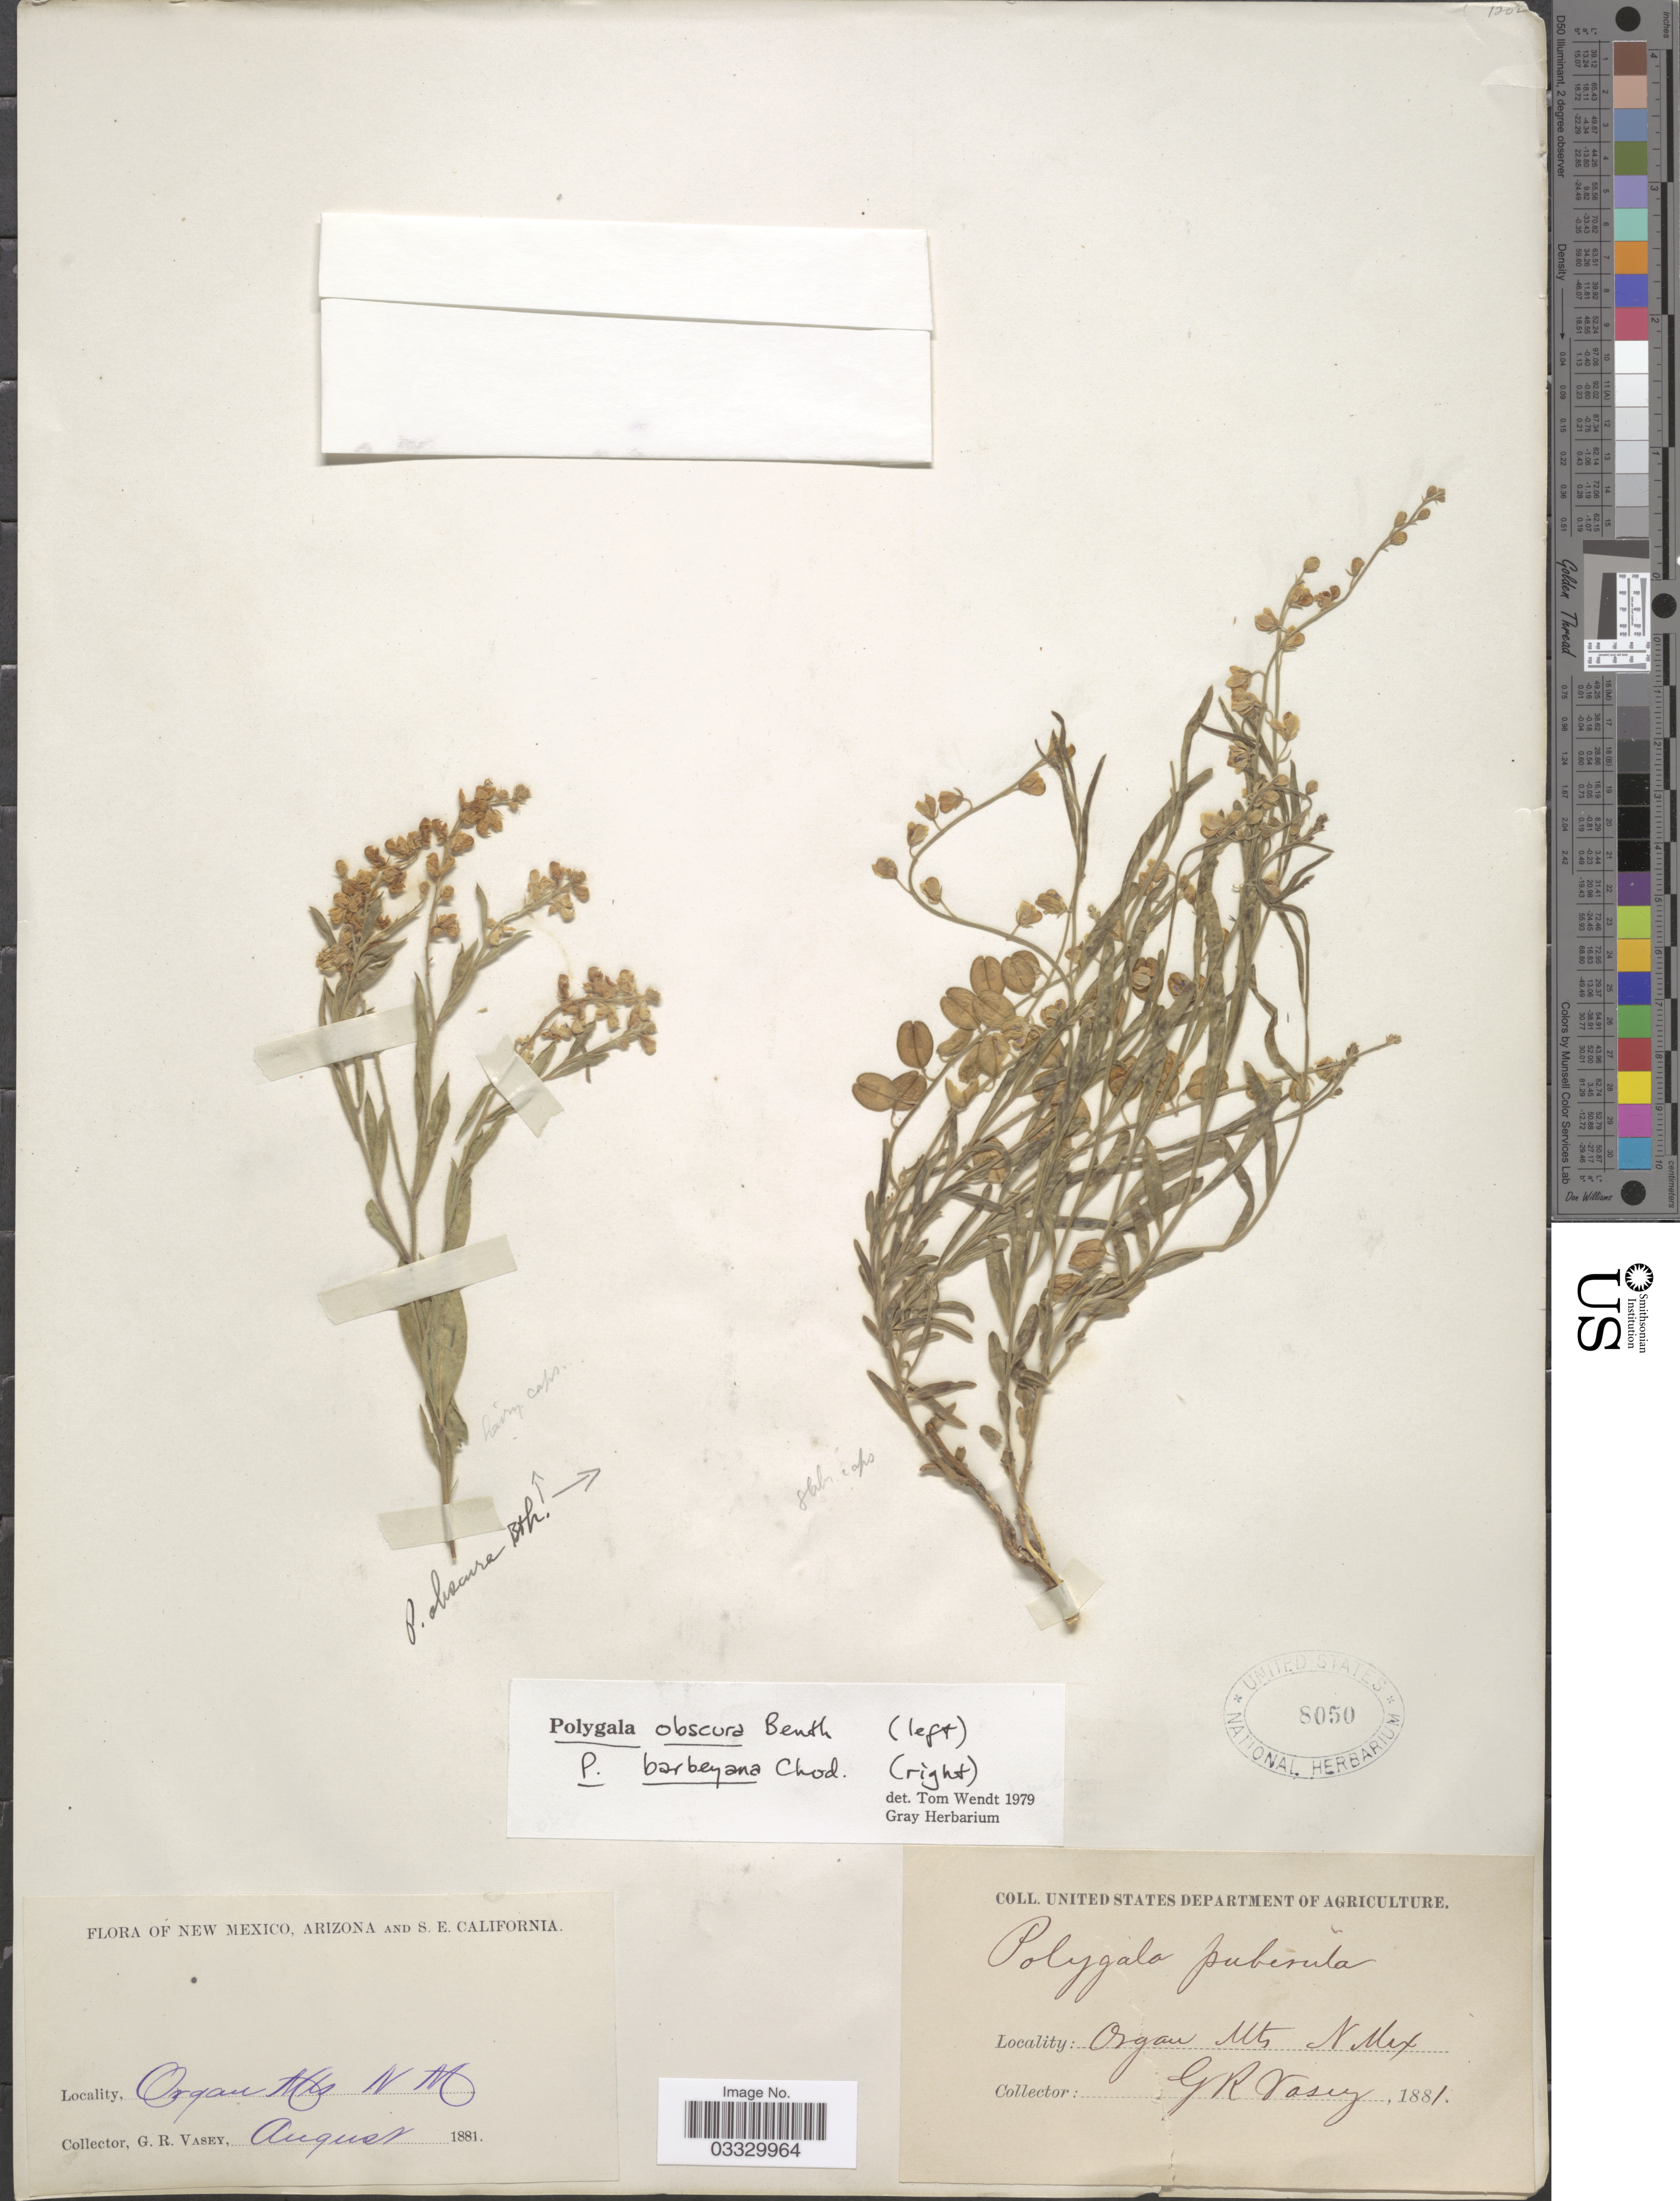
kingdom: Plantae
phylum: Tracheophyta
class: Magnoliopsida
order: Fabales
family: Polygalaceae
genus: Polygala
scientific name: Polygala alba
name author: Nutt.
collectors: G. R. Vasey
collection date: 1881-08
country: United States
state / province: New Mexico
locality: Organ Mts.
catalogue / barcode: US 8050